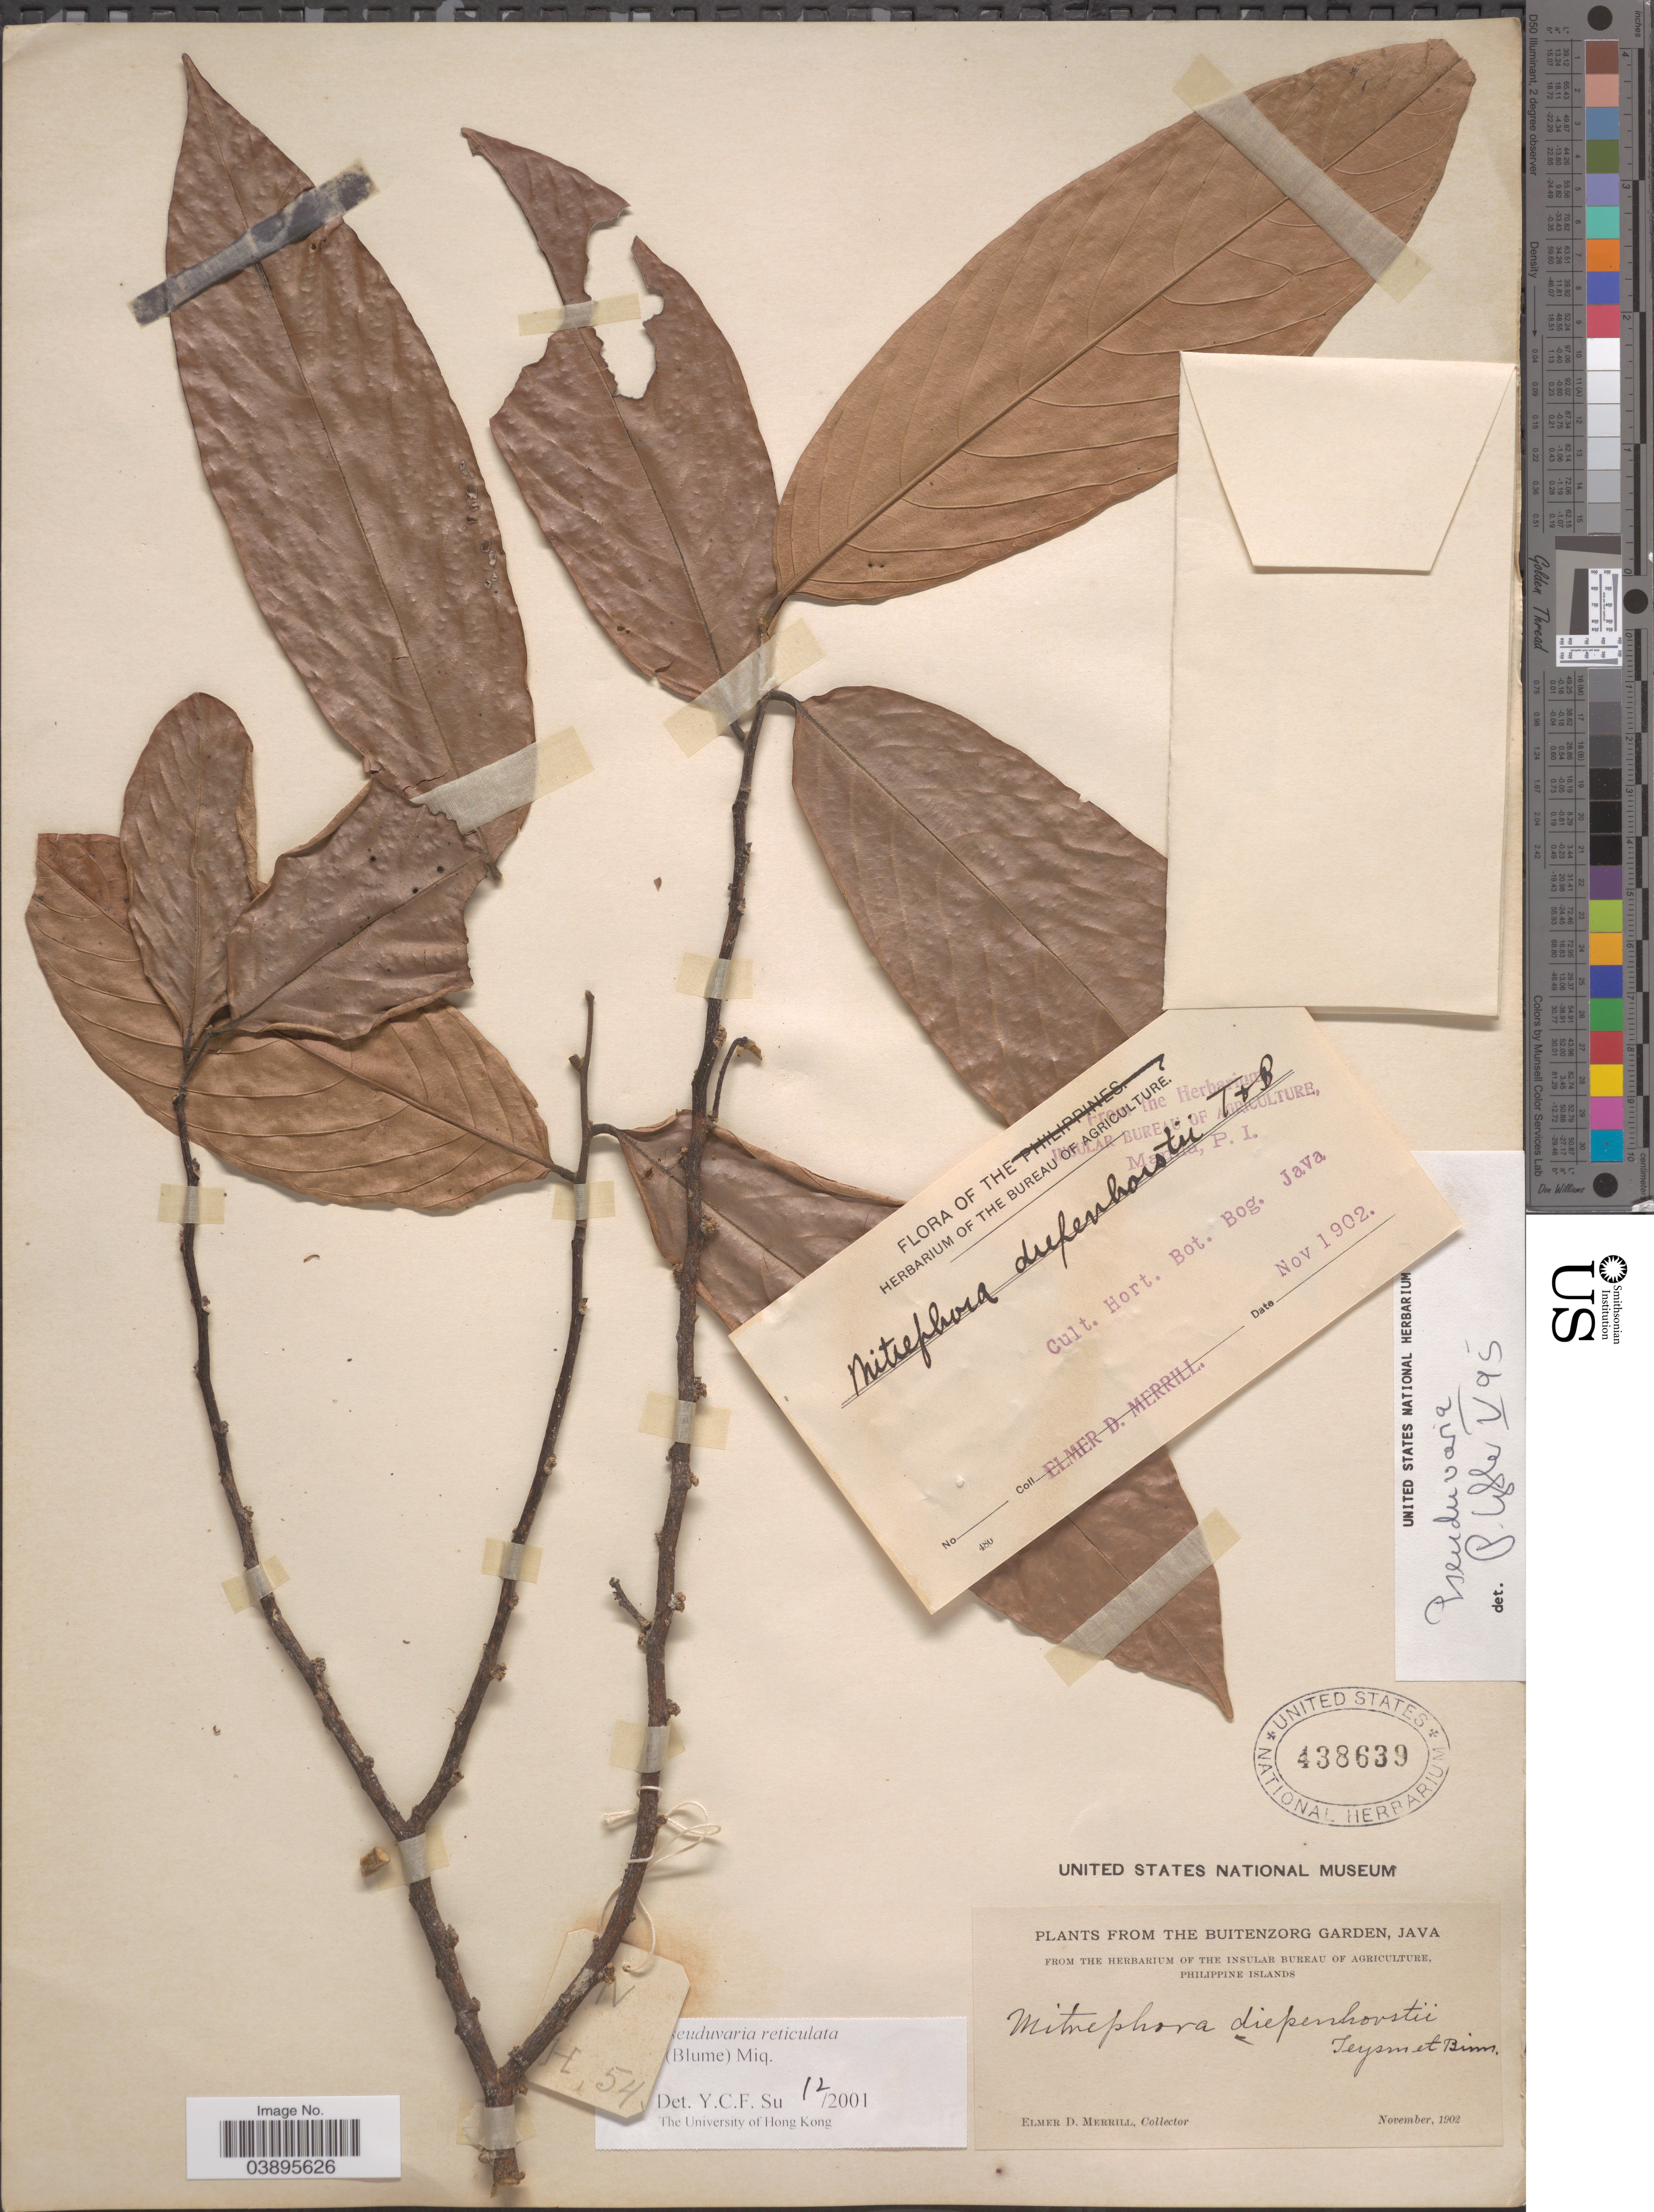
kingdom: Plantae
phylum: Tracheophyta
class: Magnoliopsida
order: Magnoliales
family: Annonaceae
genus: Pseuduvaria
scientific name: Pseuduvaria reticulata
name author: (Blume) Miq.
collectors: E. D. Merrill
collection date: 1902-11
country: Indonesia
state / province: Java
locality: Cult. Hort. Bot. Bog. Java. The Buitenzorg Garden.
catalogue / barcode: US 438639